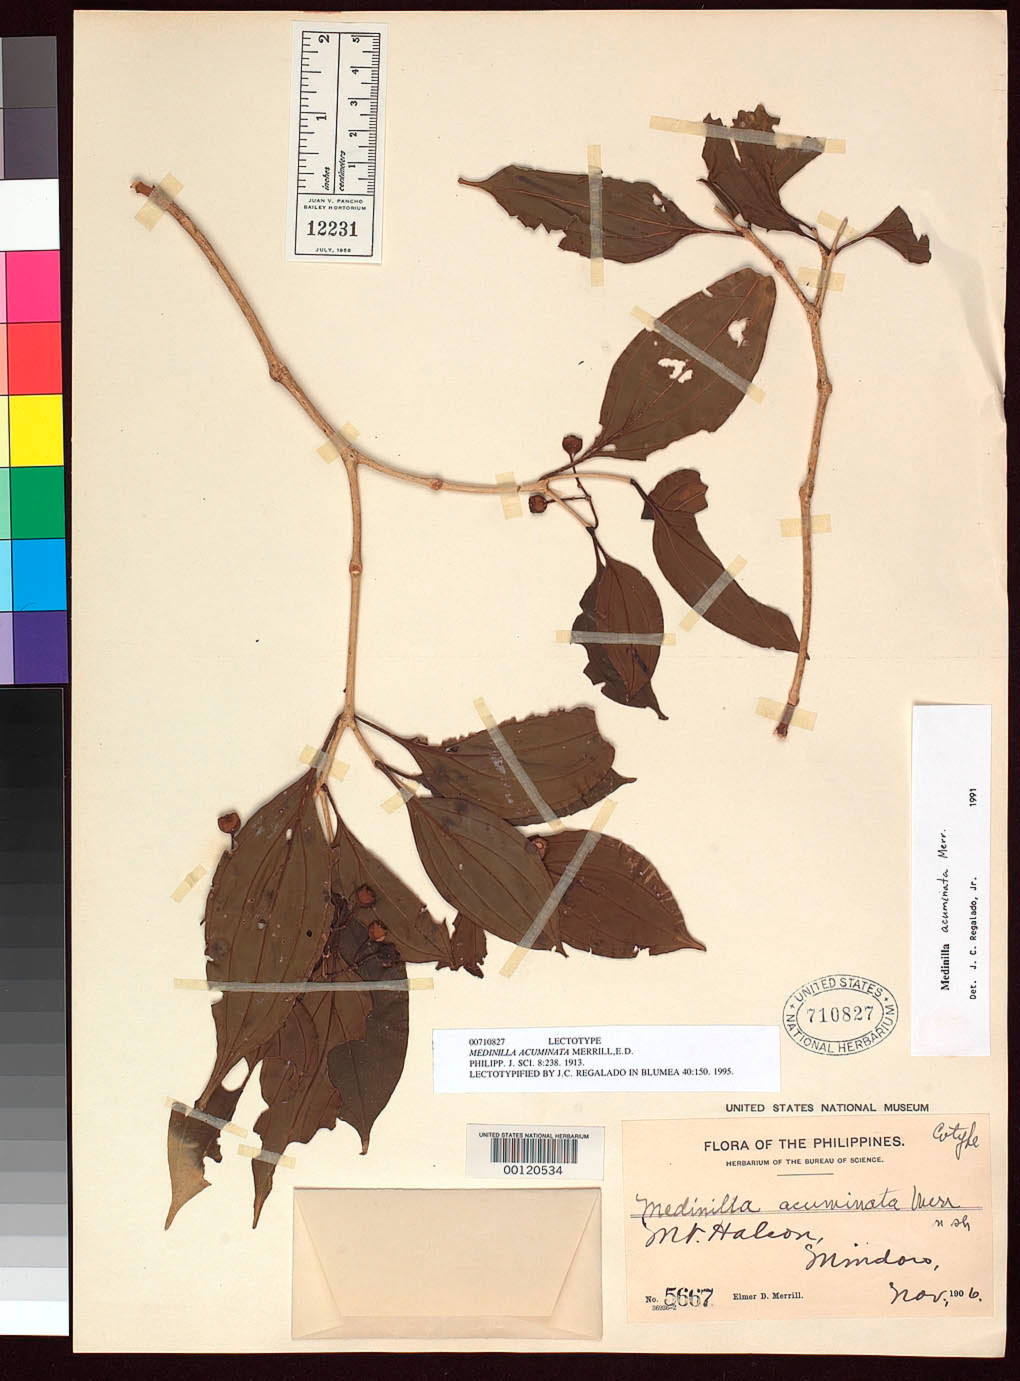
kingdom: Plantae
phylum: Tracheophyta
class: Magnoliopsida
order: Myrtales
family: Melastomataceae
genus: Medinilla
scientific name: Medinilla acuminata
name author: Merr.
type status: Lectotype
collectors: E. D. Merrill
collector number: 5667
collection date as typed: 18 Nov 1906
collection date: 1906-11-18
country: Philippines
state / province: Mimaropa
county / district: Mindoro Oriental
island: Mindoro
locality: Mt. Halcon.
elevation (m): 1800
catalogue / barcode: US 710827